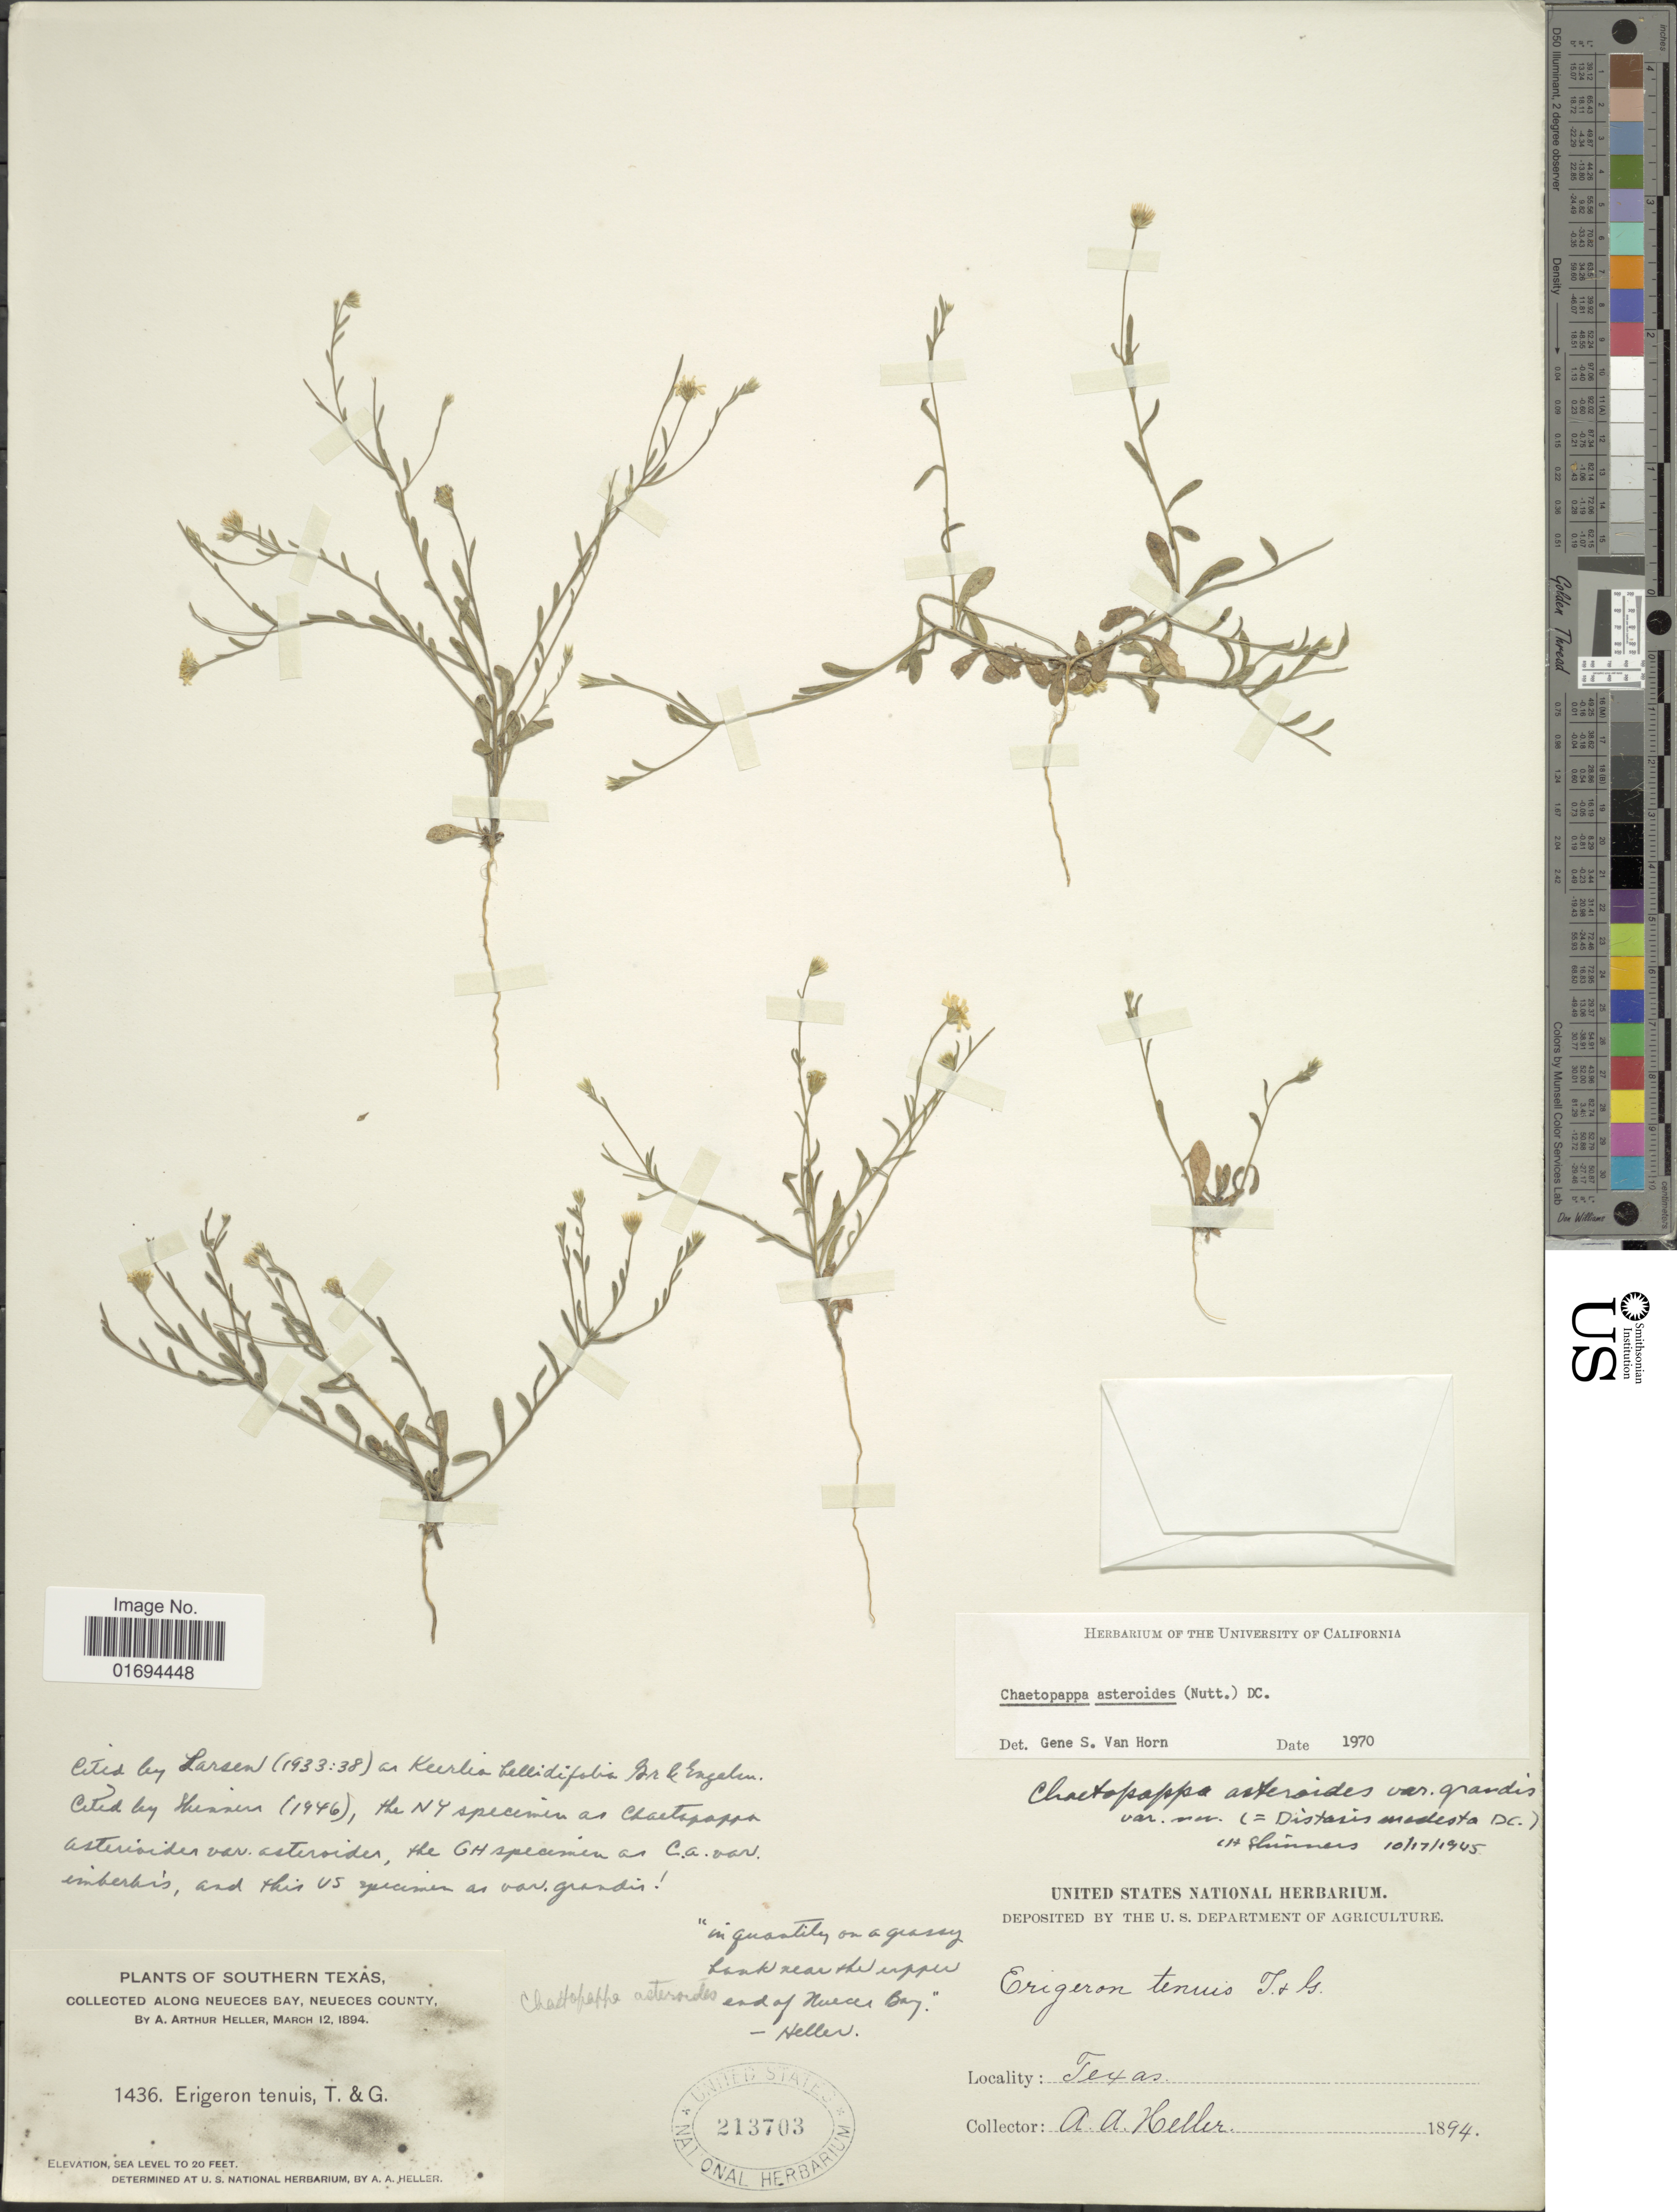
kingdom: Plantae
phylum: Tracheophyta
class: Magnoliopsida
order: Asterales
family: Asteraceae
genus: Chaetopappa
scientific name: Chaetopappa asteroides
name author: (Nutt.) DC.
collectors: A. A. Heller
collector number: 1436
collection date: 1894-03-12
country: United States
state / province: Texas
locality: Southern Texas, along Neueces Bay, Neueces County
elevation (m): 6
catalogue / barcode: US 213703